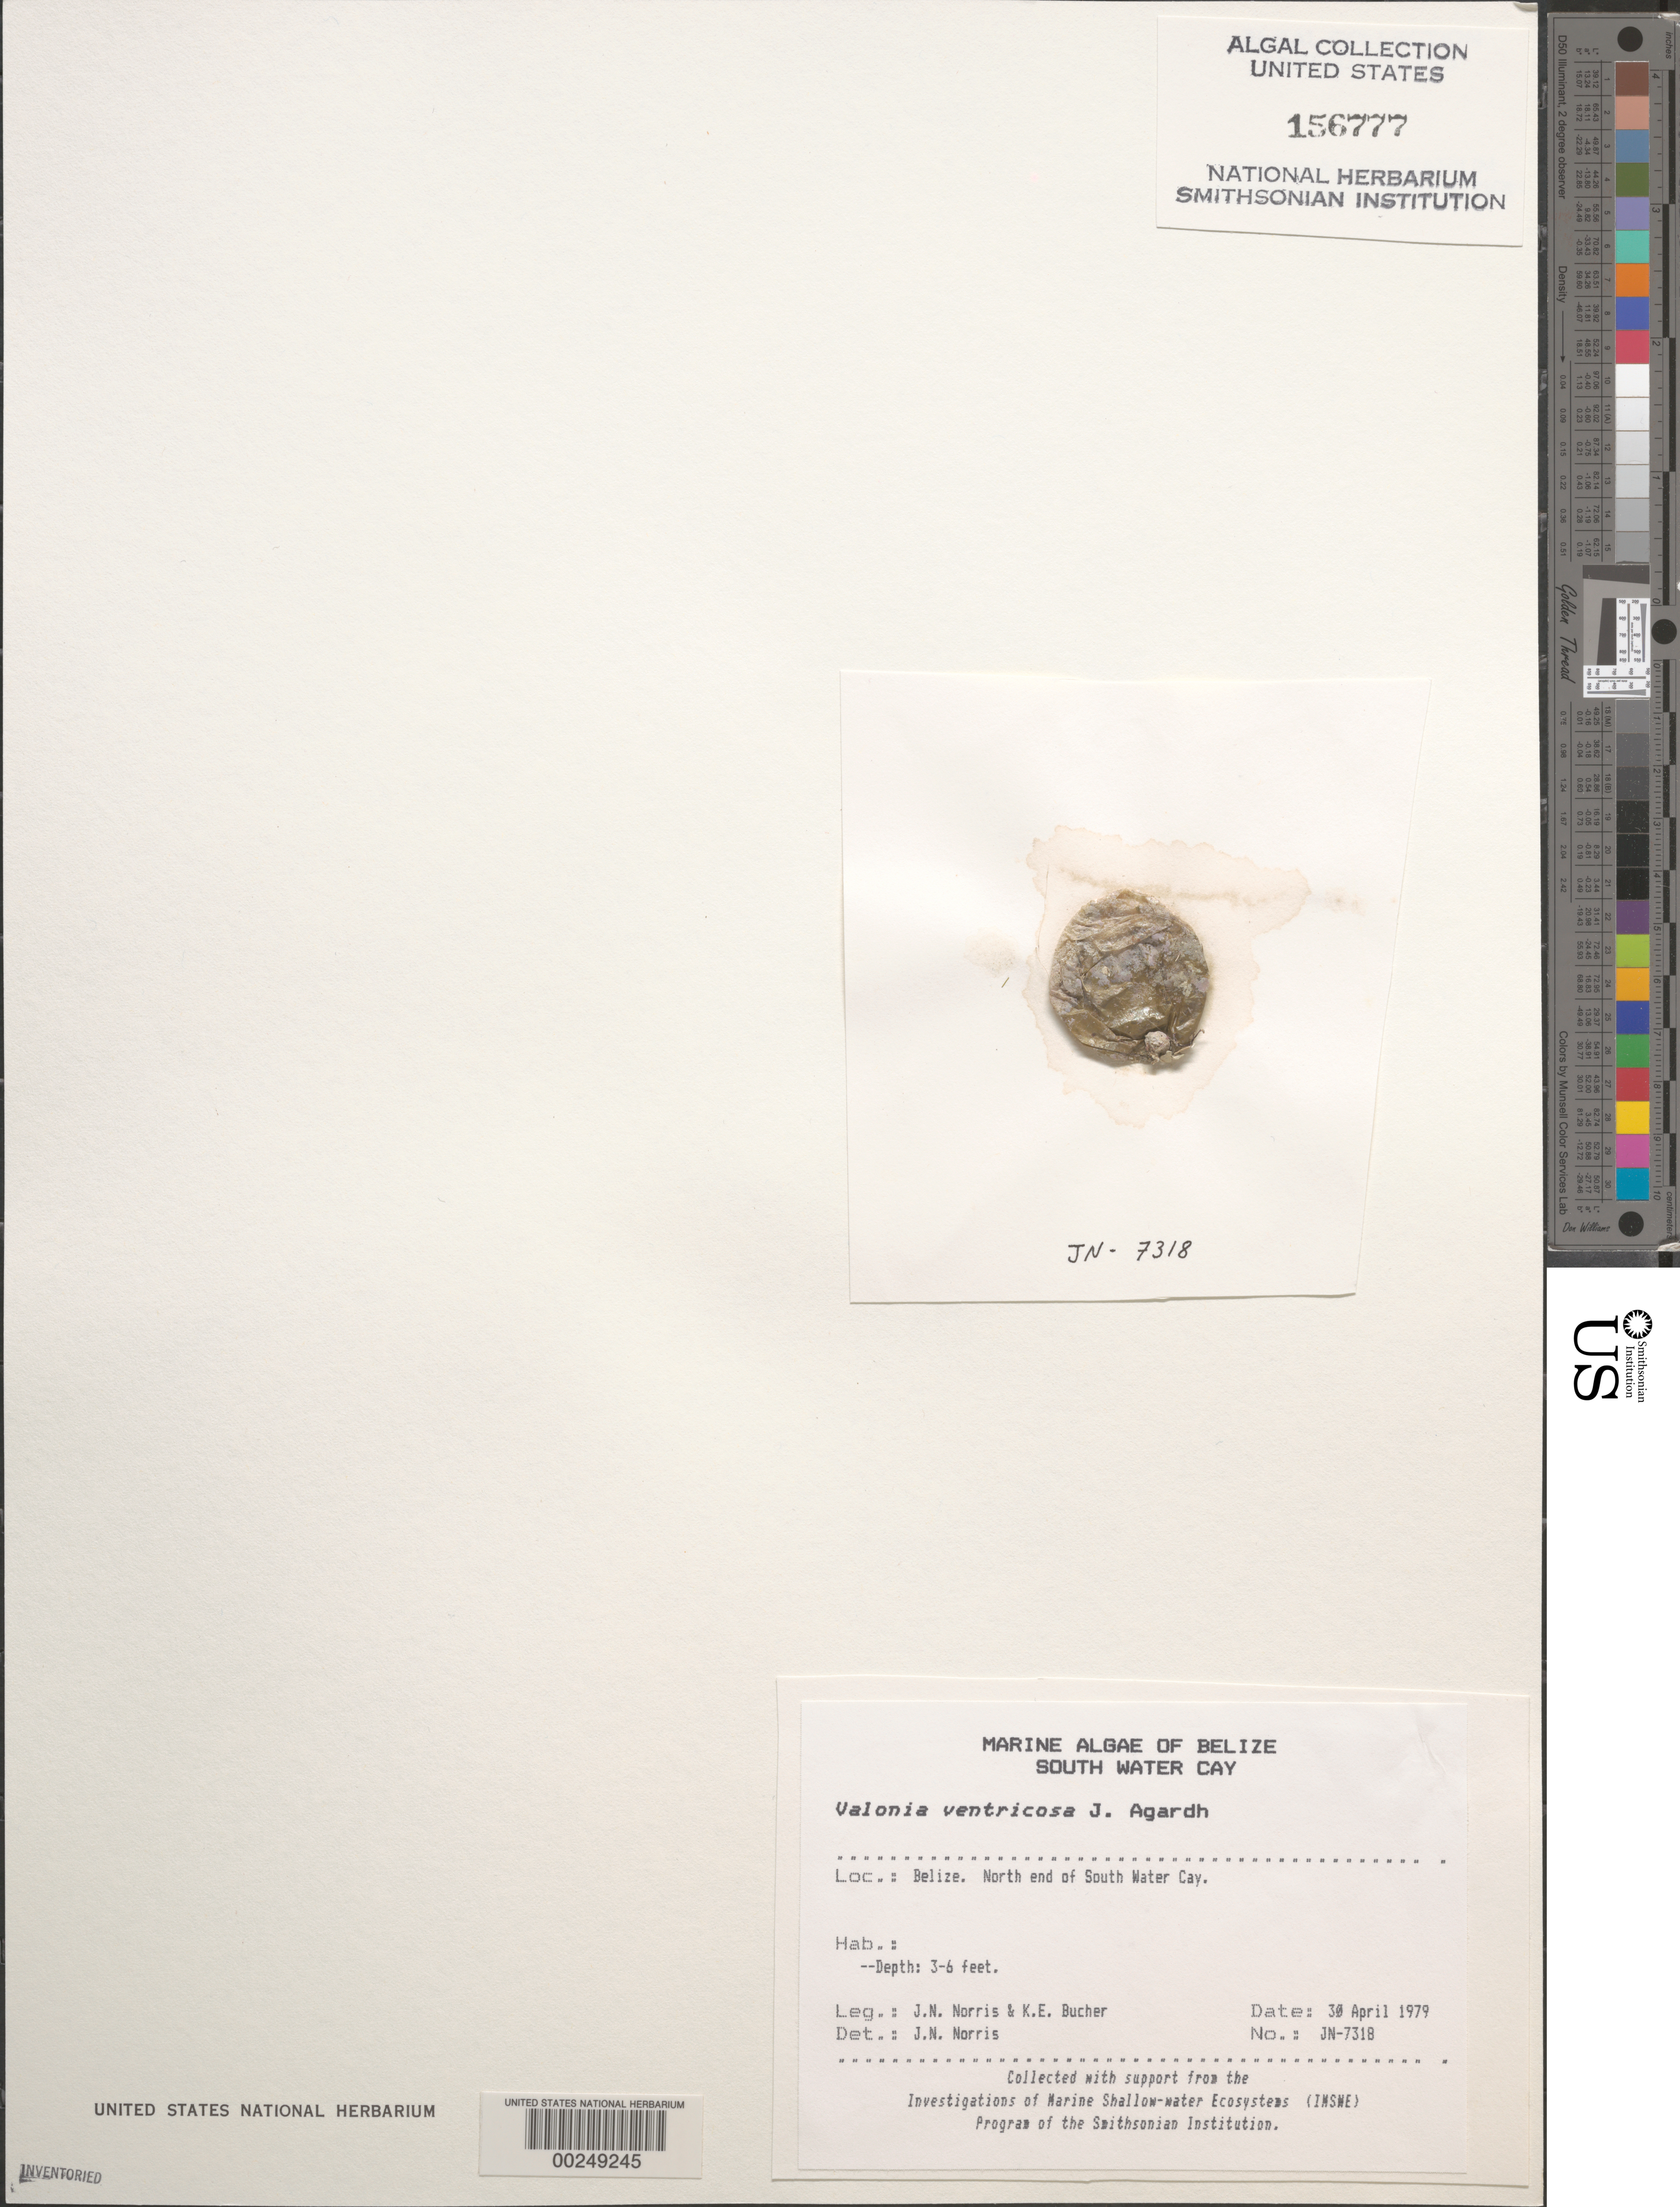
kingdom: Plantae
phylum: Chlorophyta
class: Ulvophyceae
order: Siphonocladales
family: Valoniaceae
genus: Valonia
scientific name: Valonia ventricosa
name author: J. Agardh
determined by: Norris, James N.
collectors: J. N. Norris & K. E. Bucher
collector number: JN-7318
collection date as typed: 30 Apr 1979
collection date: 1979-04-30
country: Belize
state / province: Stann Creek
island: South Water Cay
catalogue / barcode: US 156777